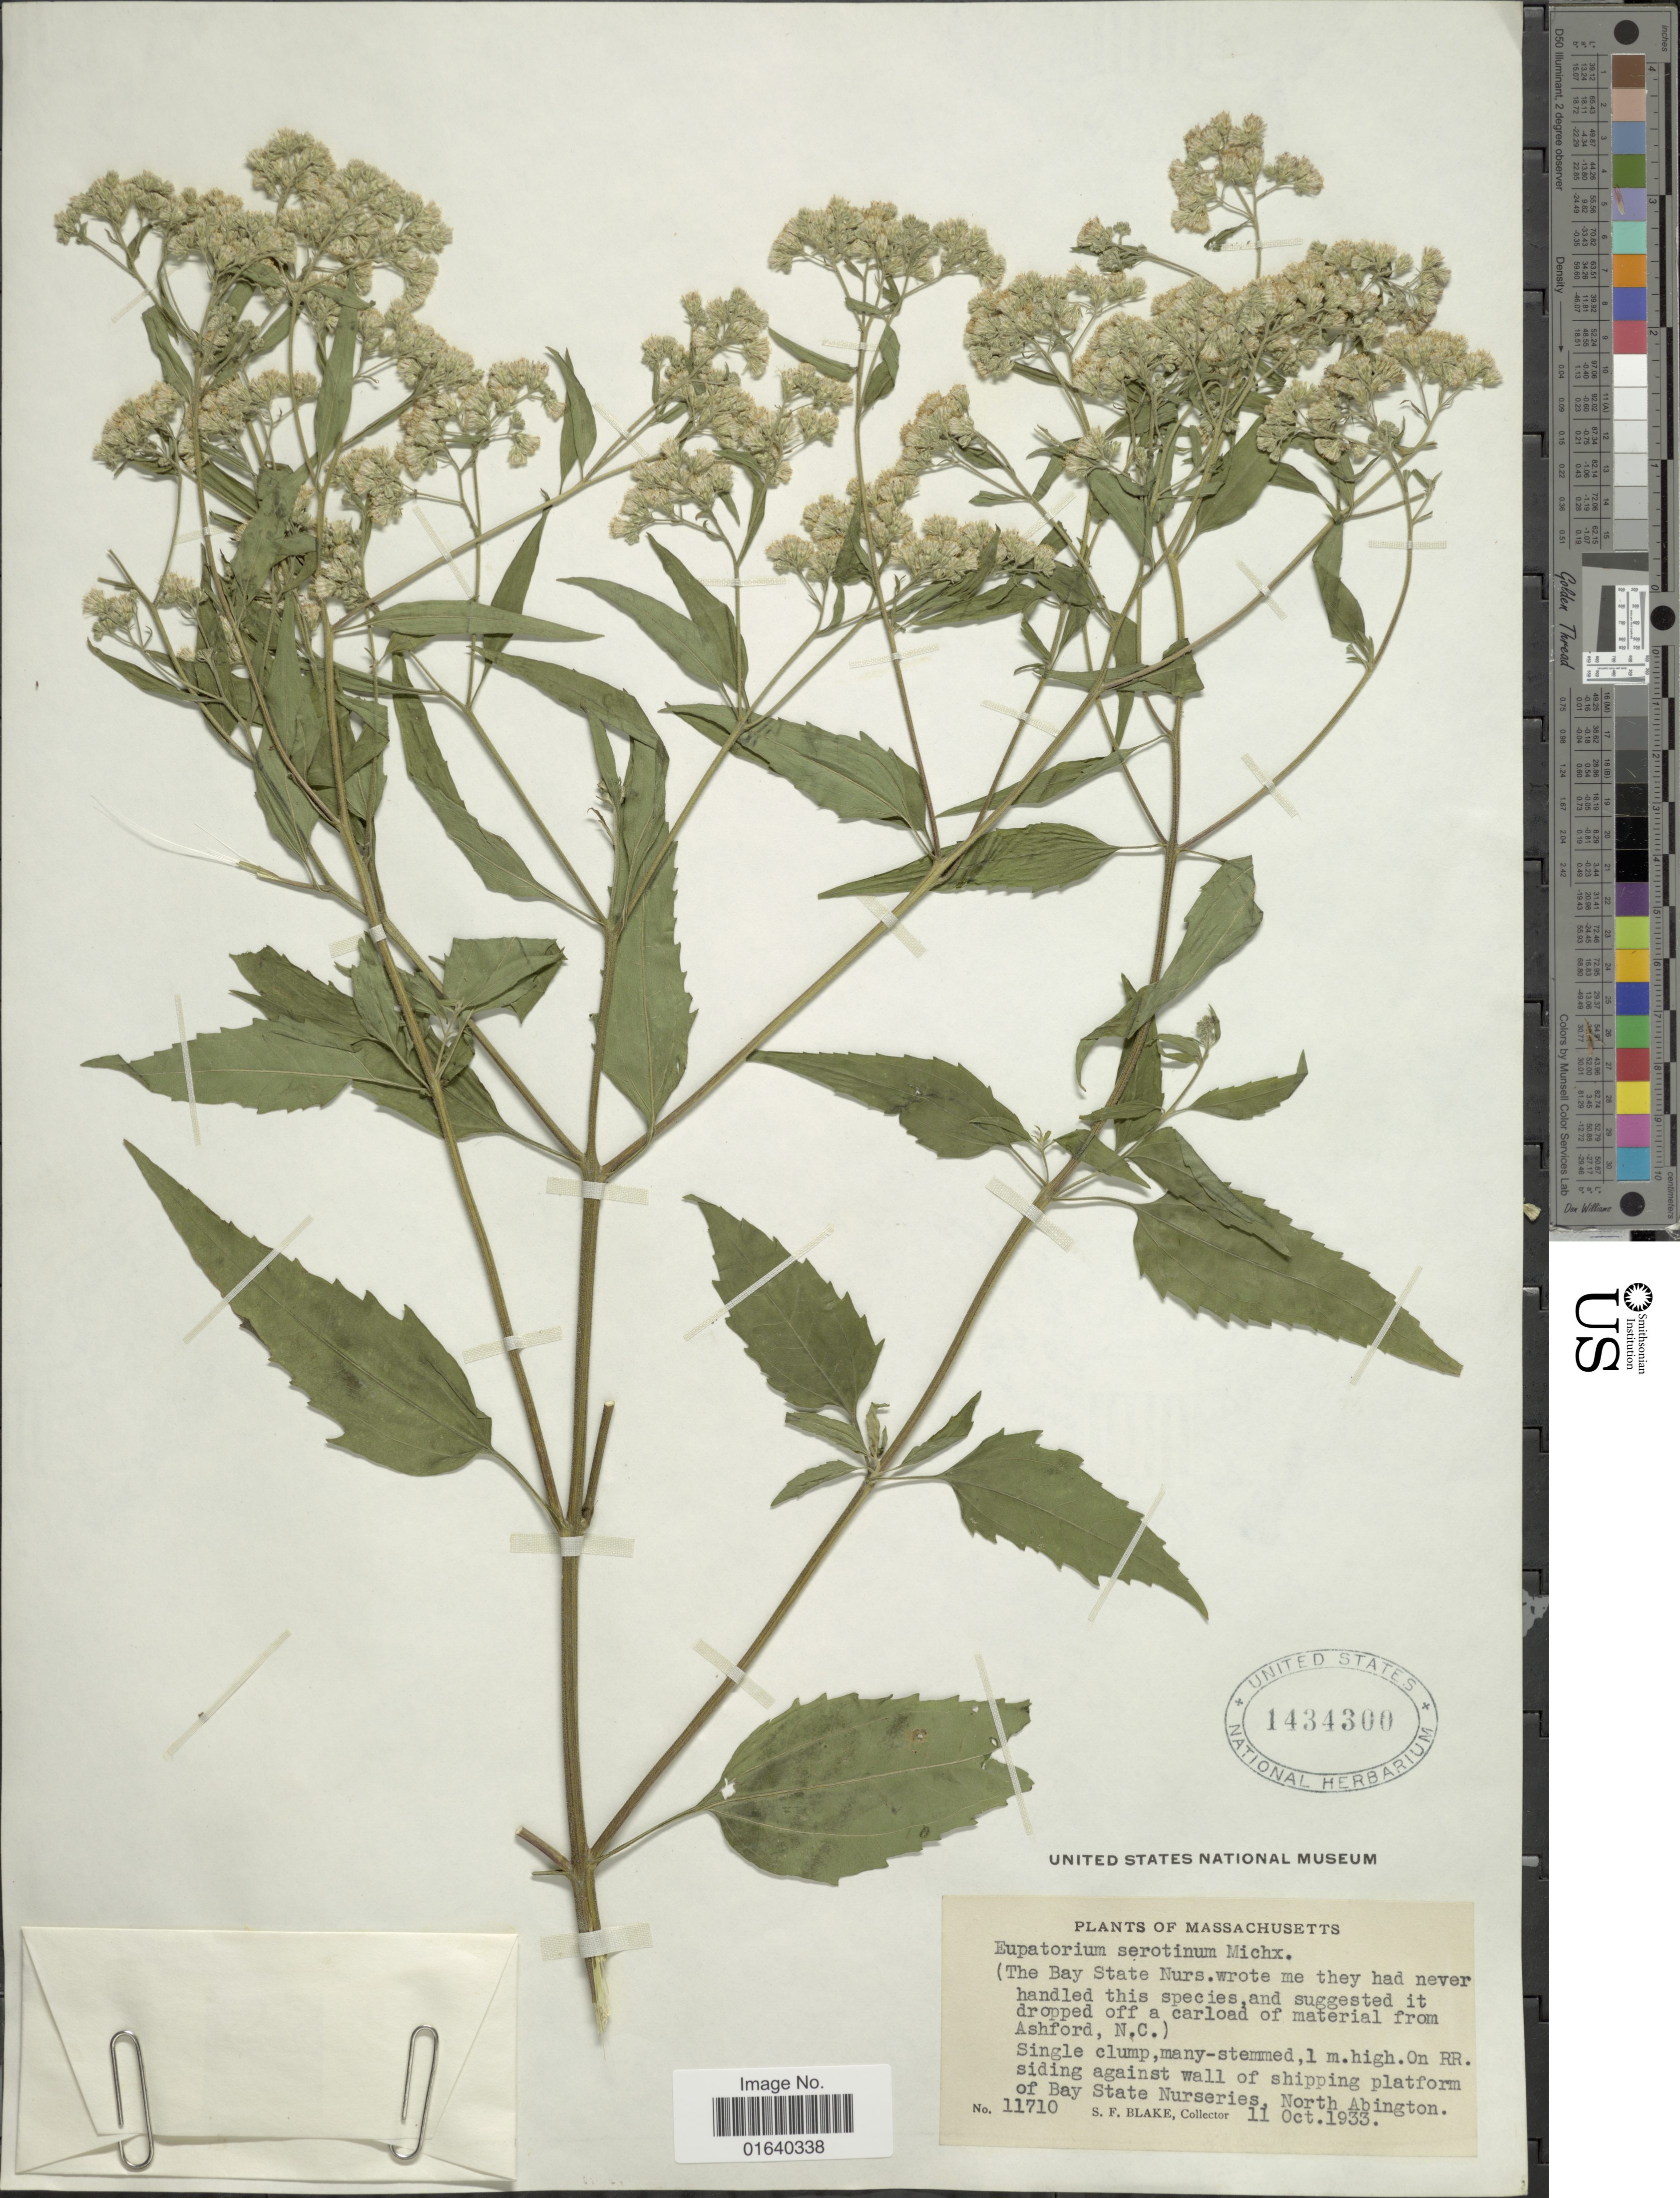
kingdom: Plantae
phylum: Tracheophyta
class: Magnoliopsida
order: Asterales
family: Asteraceae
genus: Eupatorium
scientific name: Eupatorium serotinum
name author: Michx.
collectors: S. Blake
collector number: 11710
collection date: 1933-10-11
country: United States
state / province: Massachusetts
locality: On RR. siding against wall of shipping platform of Bay State Nurseries, North Abington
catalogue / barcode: US 1434300